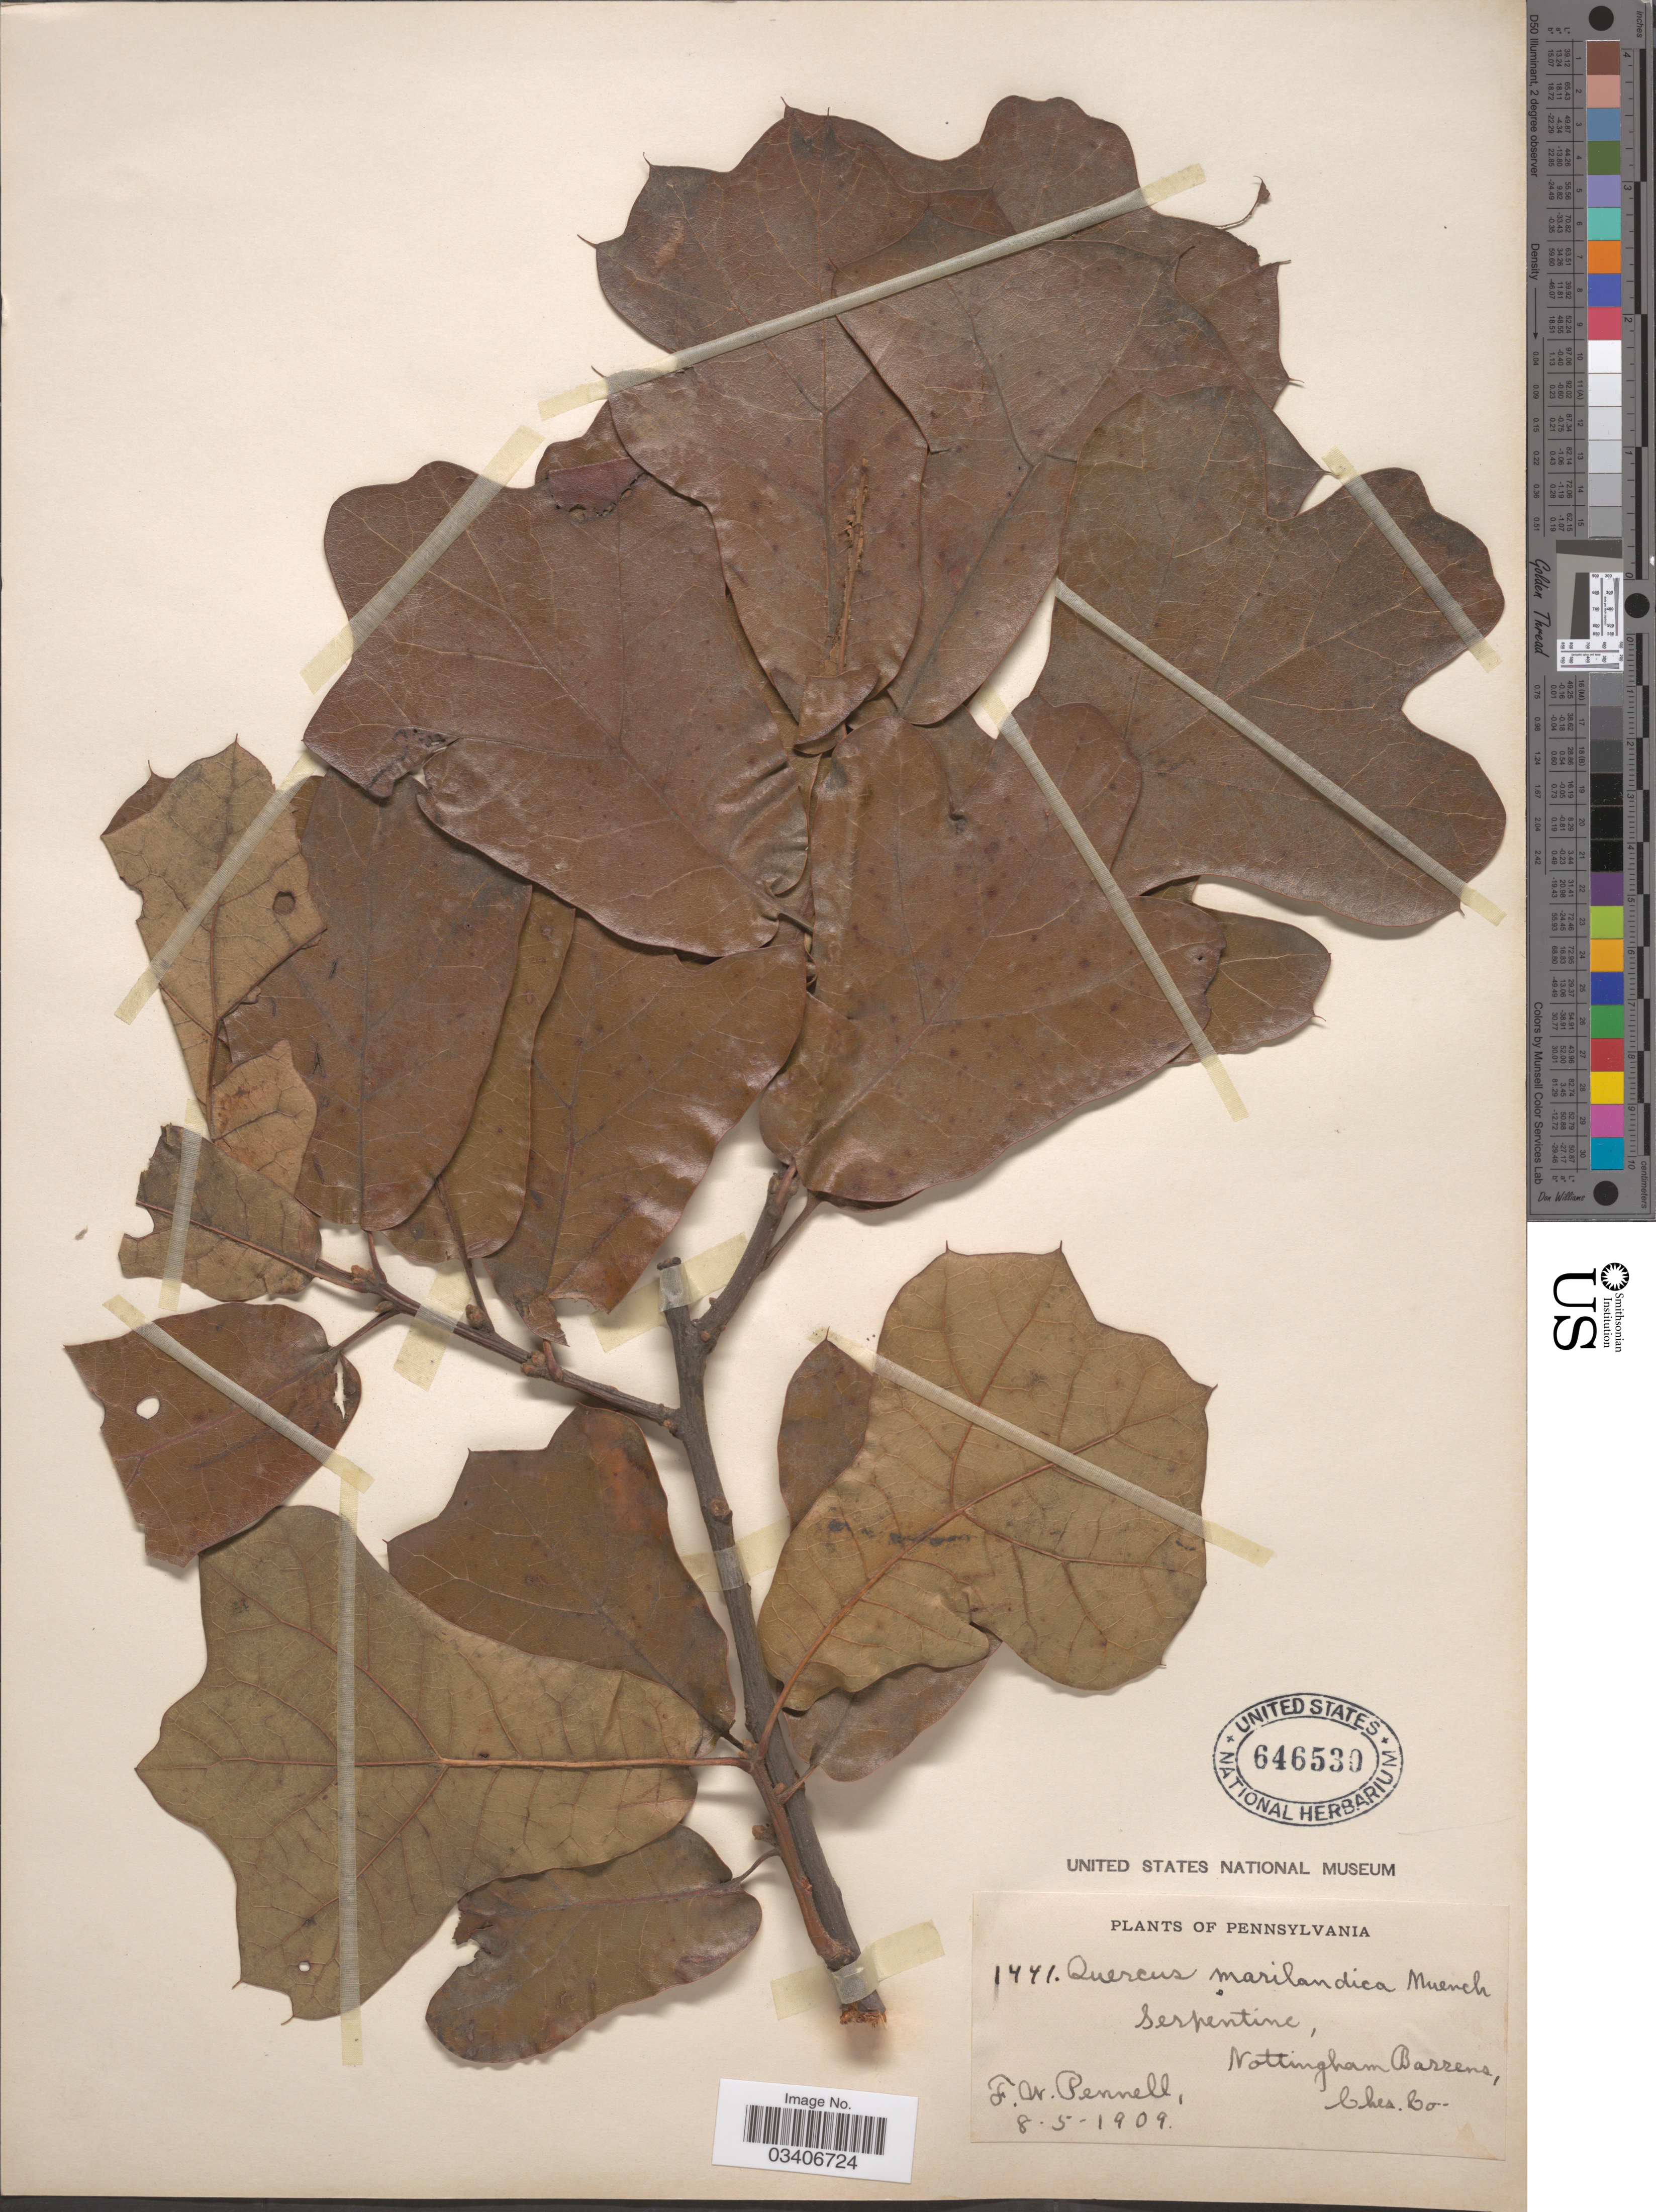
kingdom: Plantae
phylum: Tracheophyta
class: Magnoliopsida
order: Fagales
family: Fagaceae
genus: Quercus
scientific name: Quercus marilandica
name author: (L.) Münchh.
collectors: F. W. Pennell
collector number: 1441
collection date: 1909-08-05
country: United States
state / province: Pennsylvania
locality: Serpentine. Nottingham Barrens. Ches. Co.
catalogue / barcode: US 646530